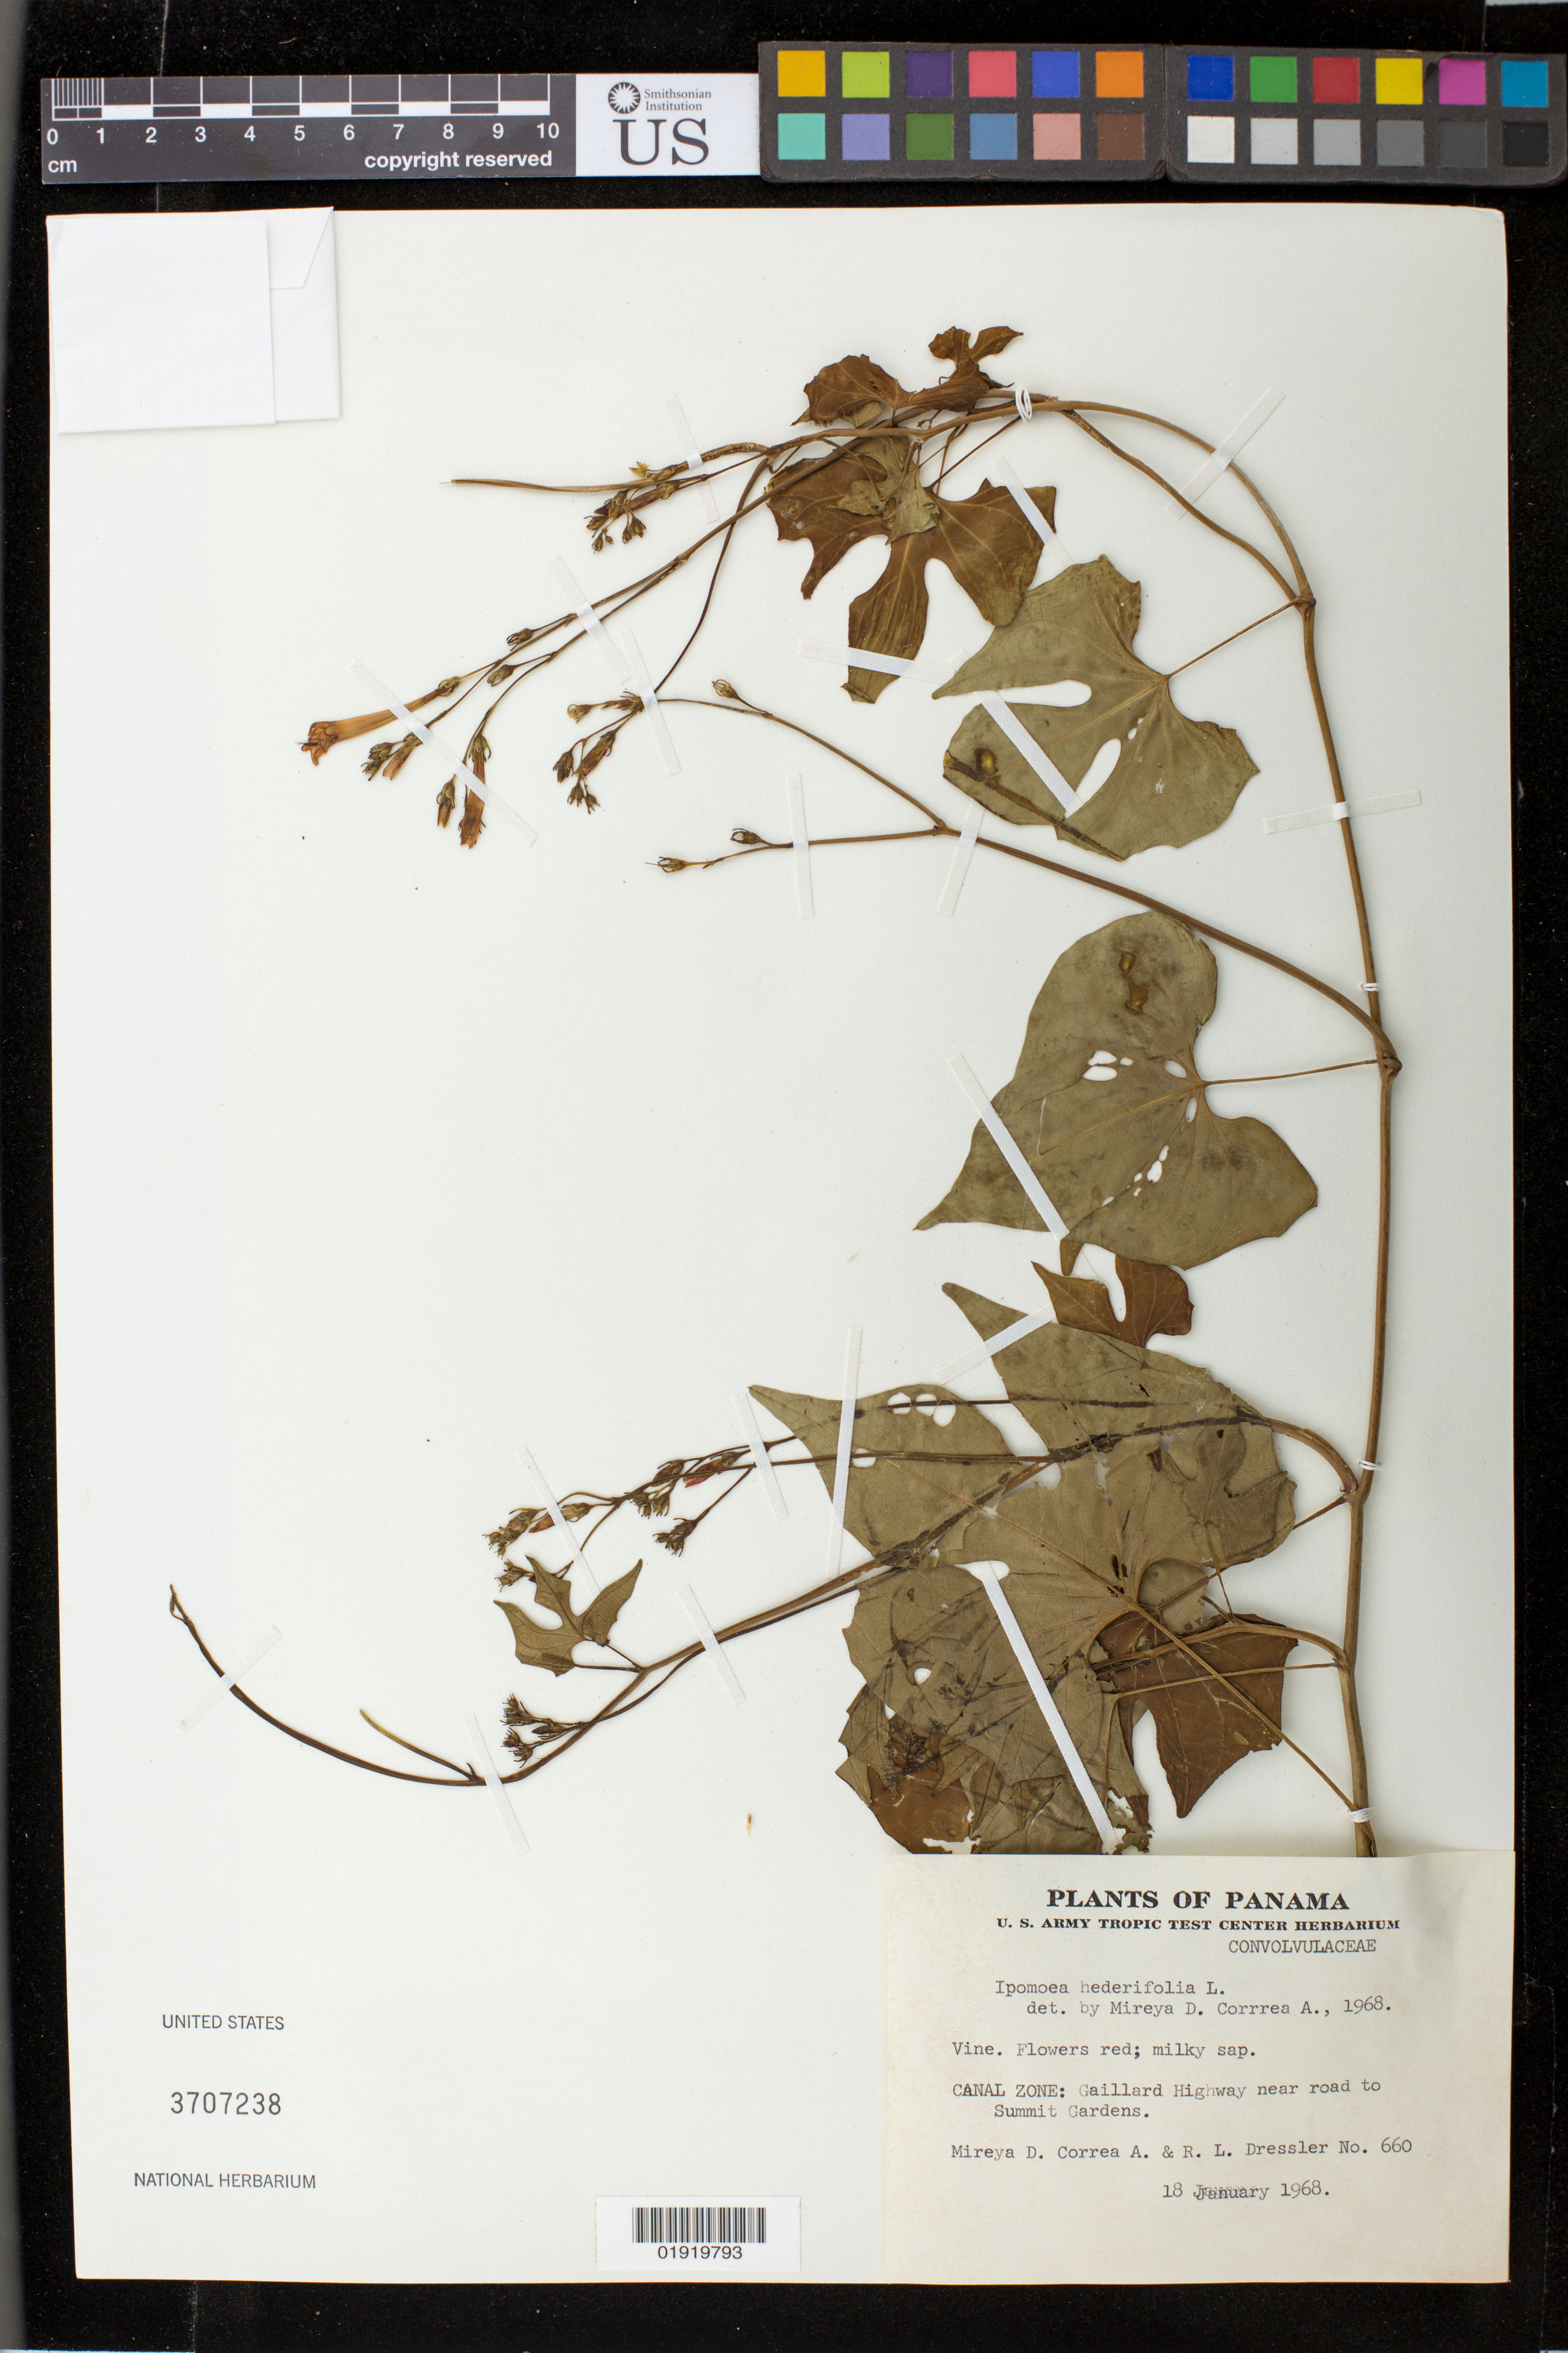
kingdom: Plantae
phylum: Tracheophyta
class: Magnoliopsida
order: Solanales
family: Convolvulaceae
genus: Ipomoea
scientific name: Ipomoea hederifolia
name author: L.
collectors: M. D. Corrêa-A. & R. Dressler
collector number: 660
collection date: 1968-01-18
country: Panama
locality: Canal Zone: Gaillard Highway near road to Summit Gardens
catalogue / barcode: US 3707238